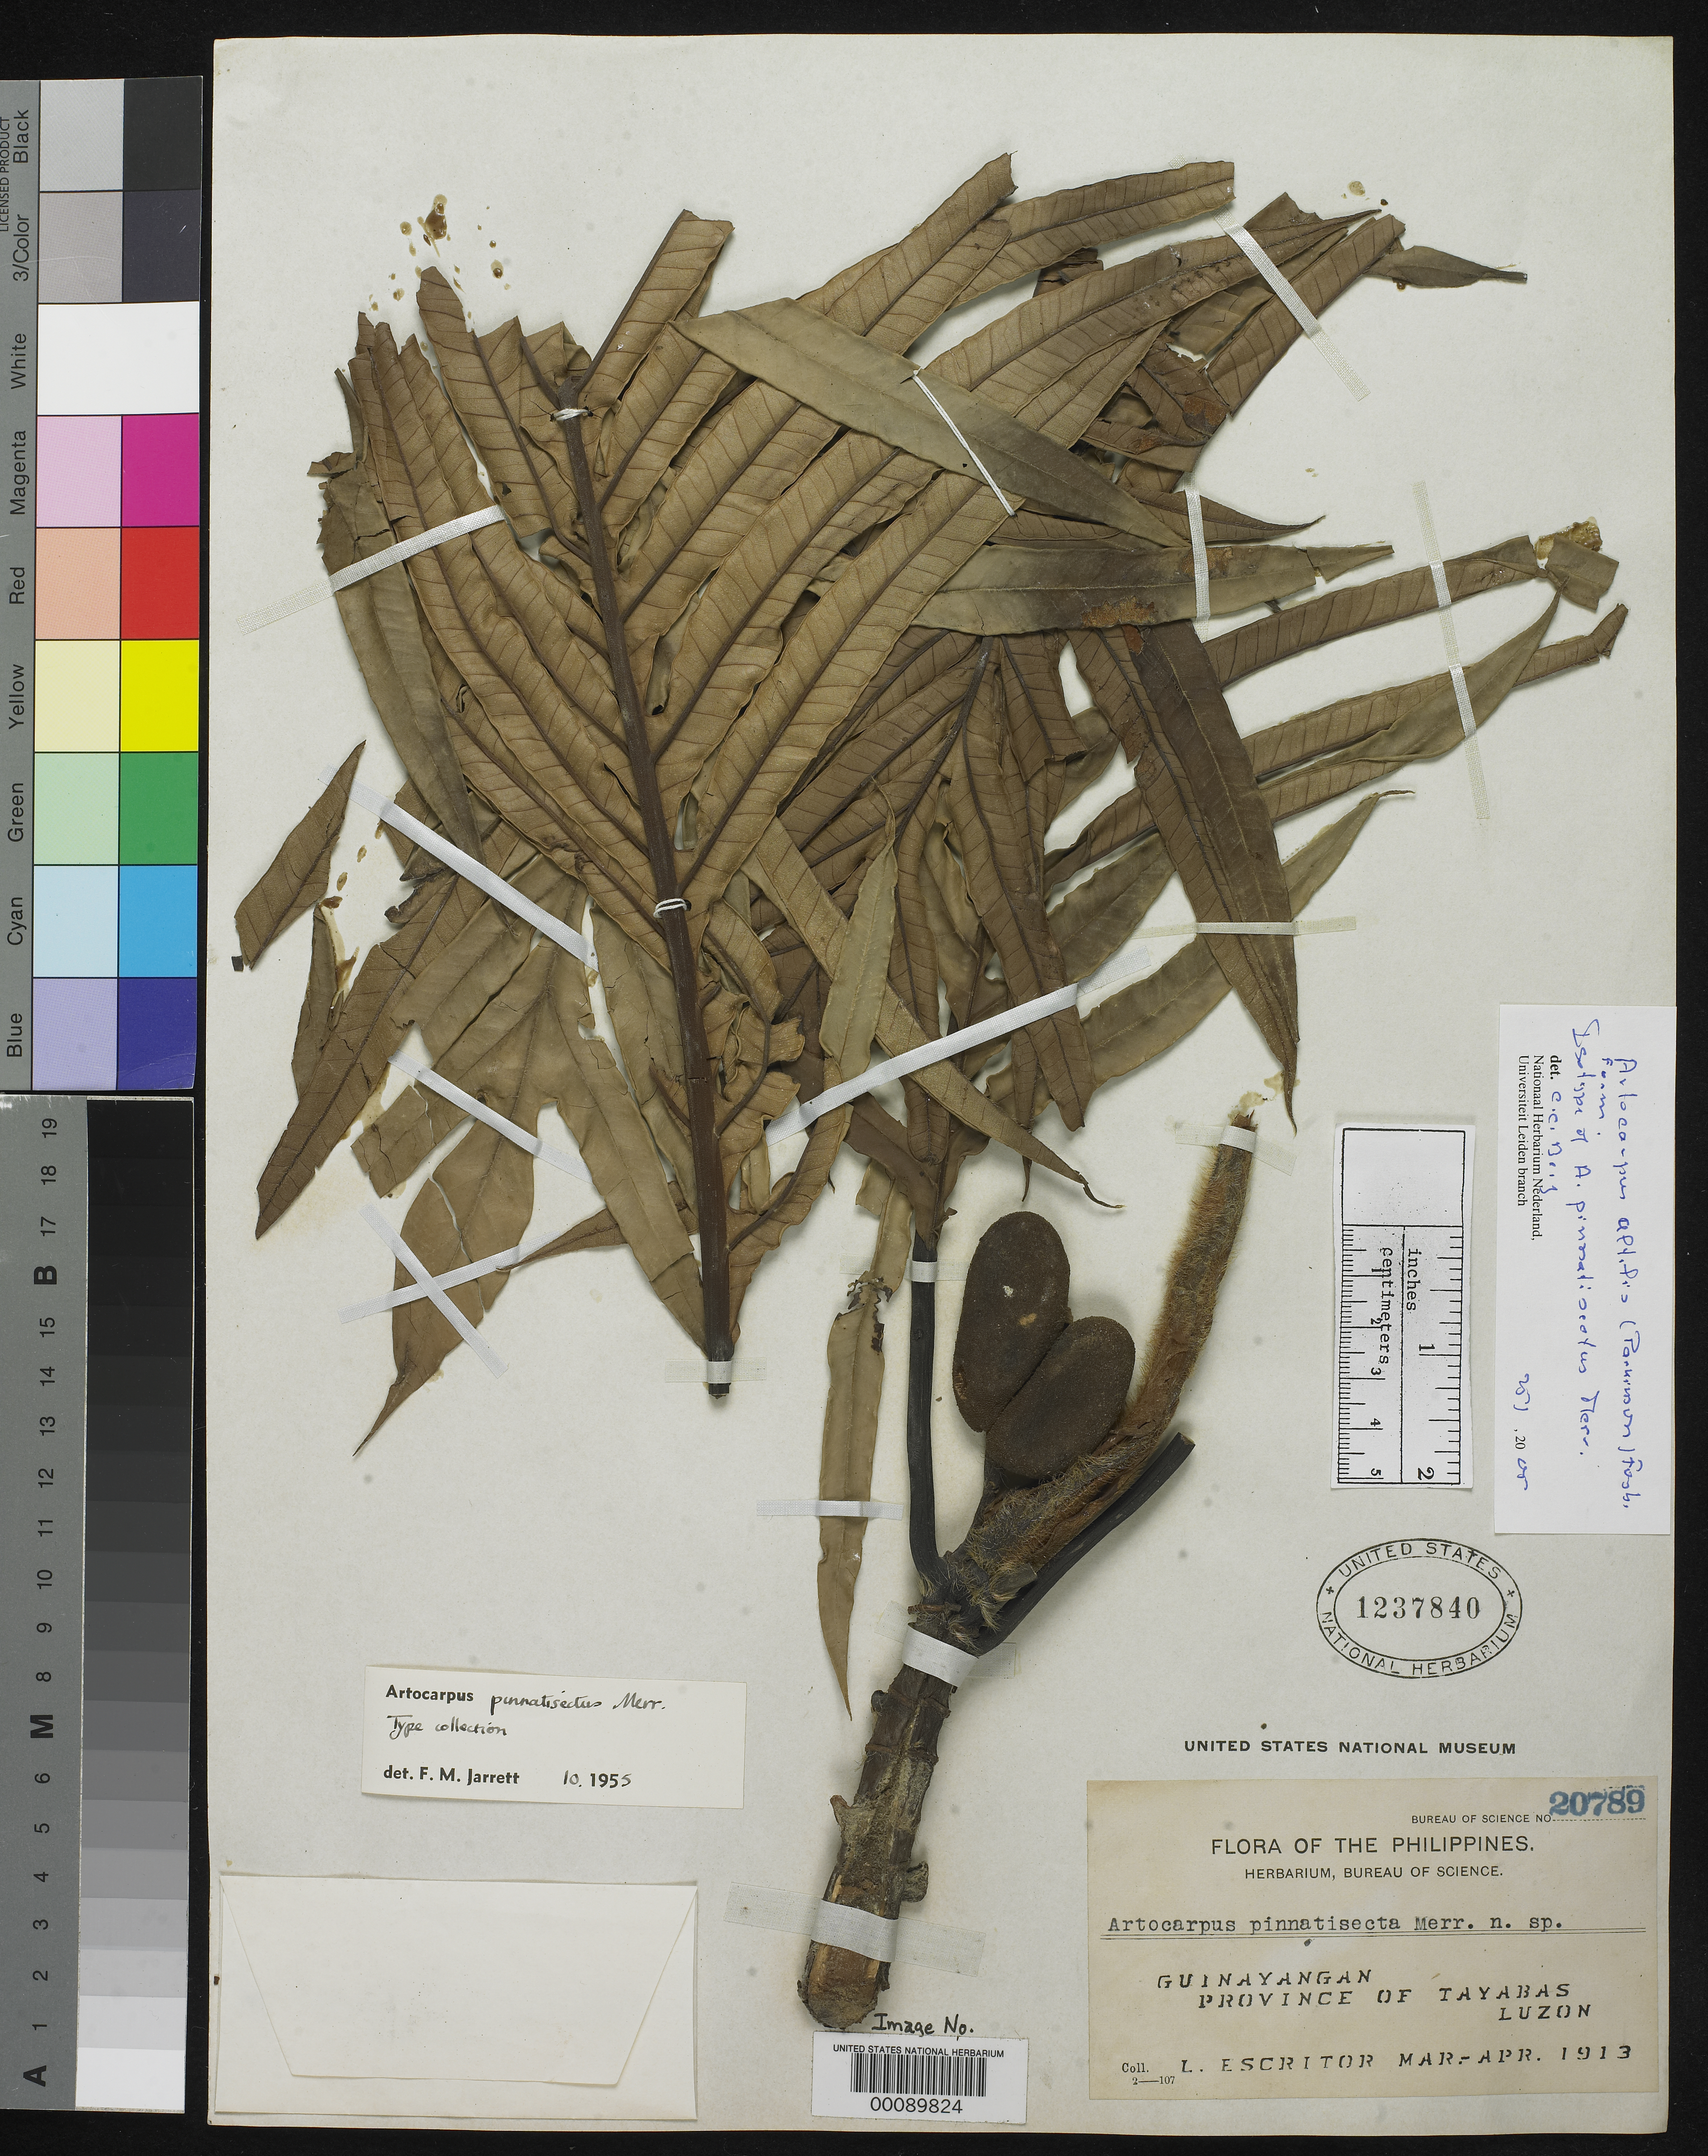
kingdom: Plantae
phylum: Tracheophyta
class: Magnoliopsida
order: Rosales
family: Moraceae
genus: Artocarpus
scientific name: Artocarpus pinnatisectus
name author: Merr.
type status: Lectotype; Isotype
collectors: L. Escritor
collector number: Bur. Sci. 20789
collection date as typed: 09 Mar 1913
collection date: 1913-03-09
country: Philippines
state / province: Calabarzon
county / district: Quezon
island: Luzon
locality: Guinayangan.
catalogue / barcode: US 1237840